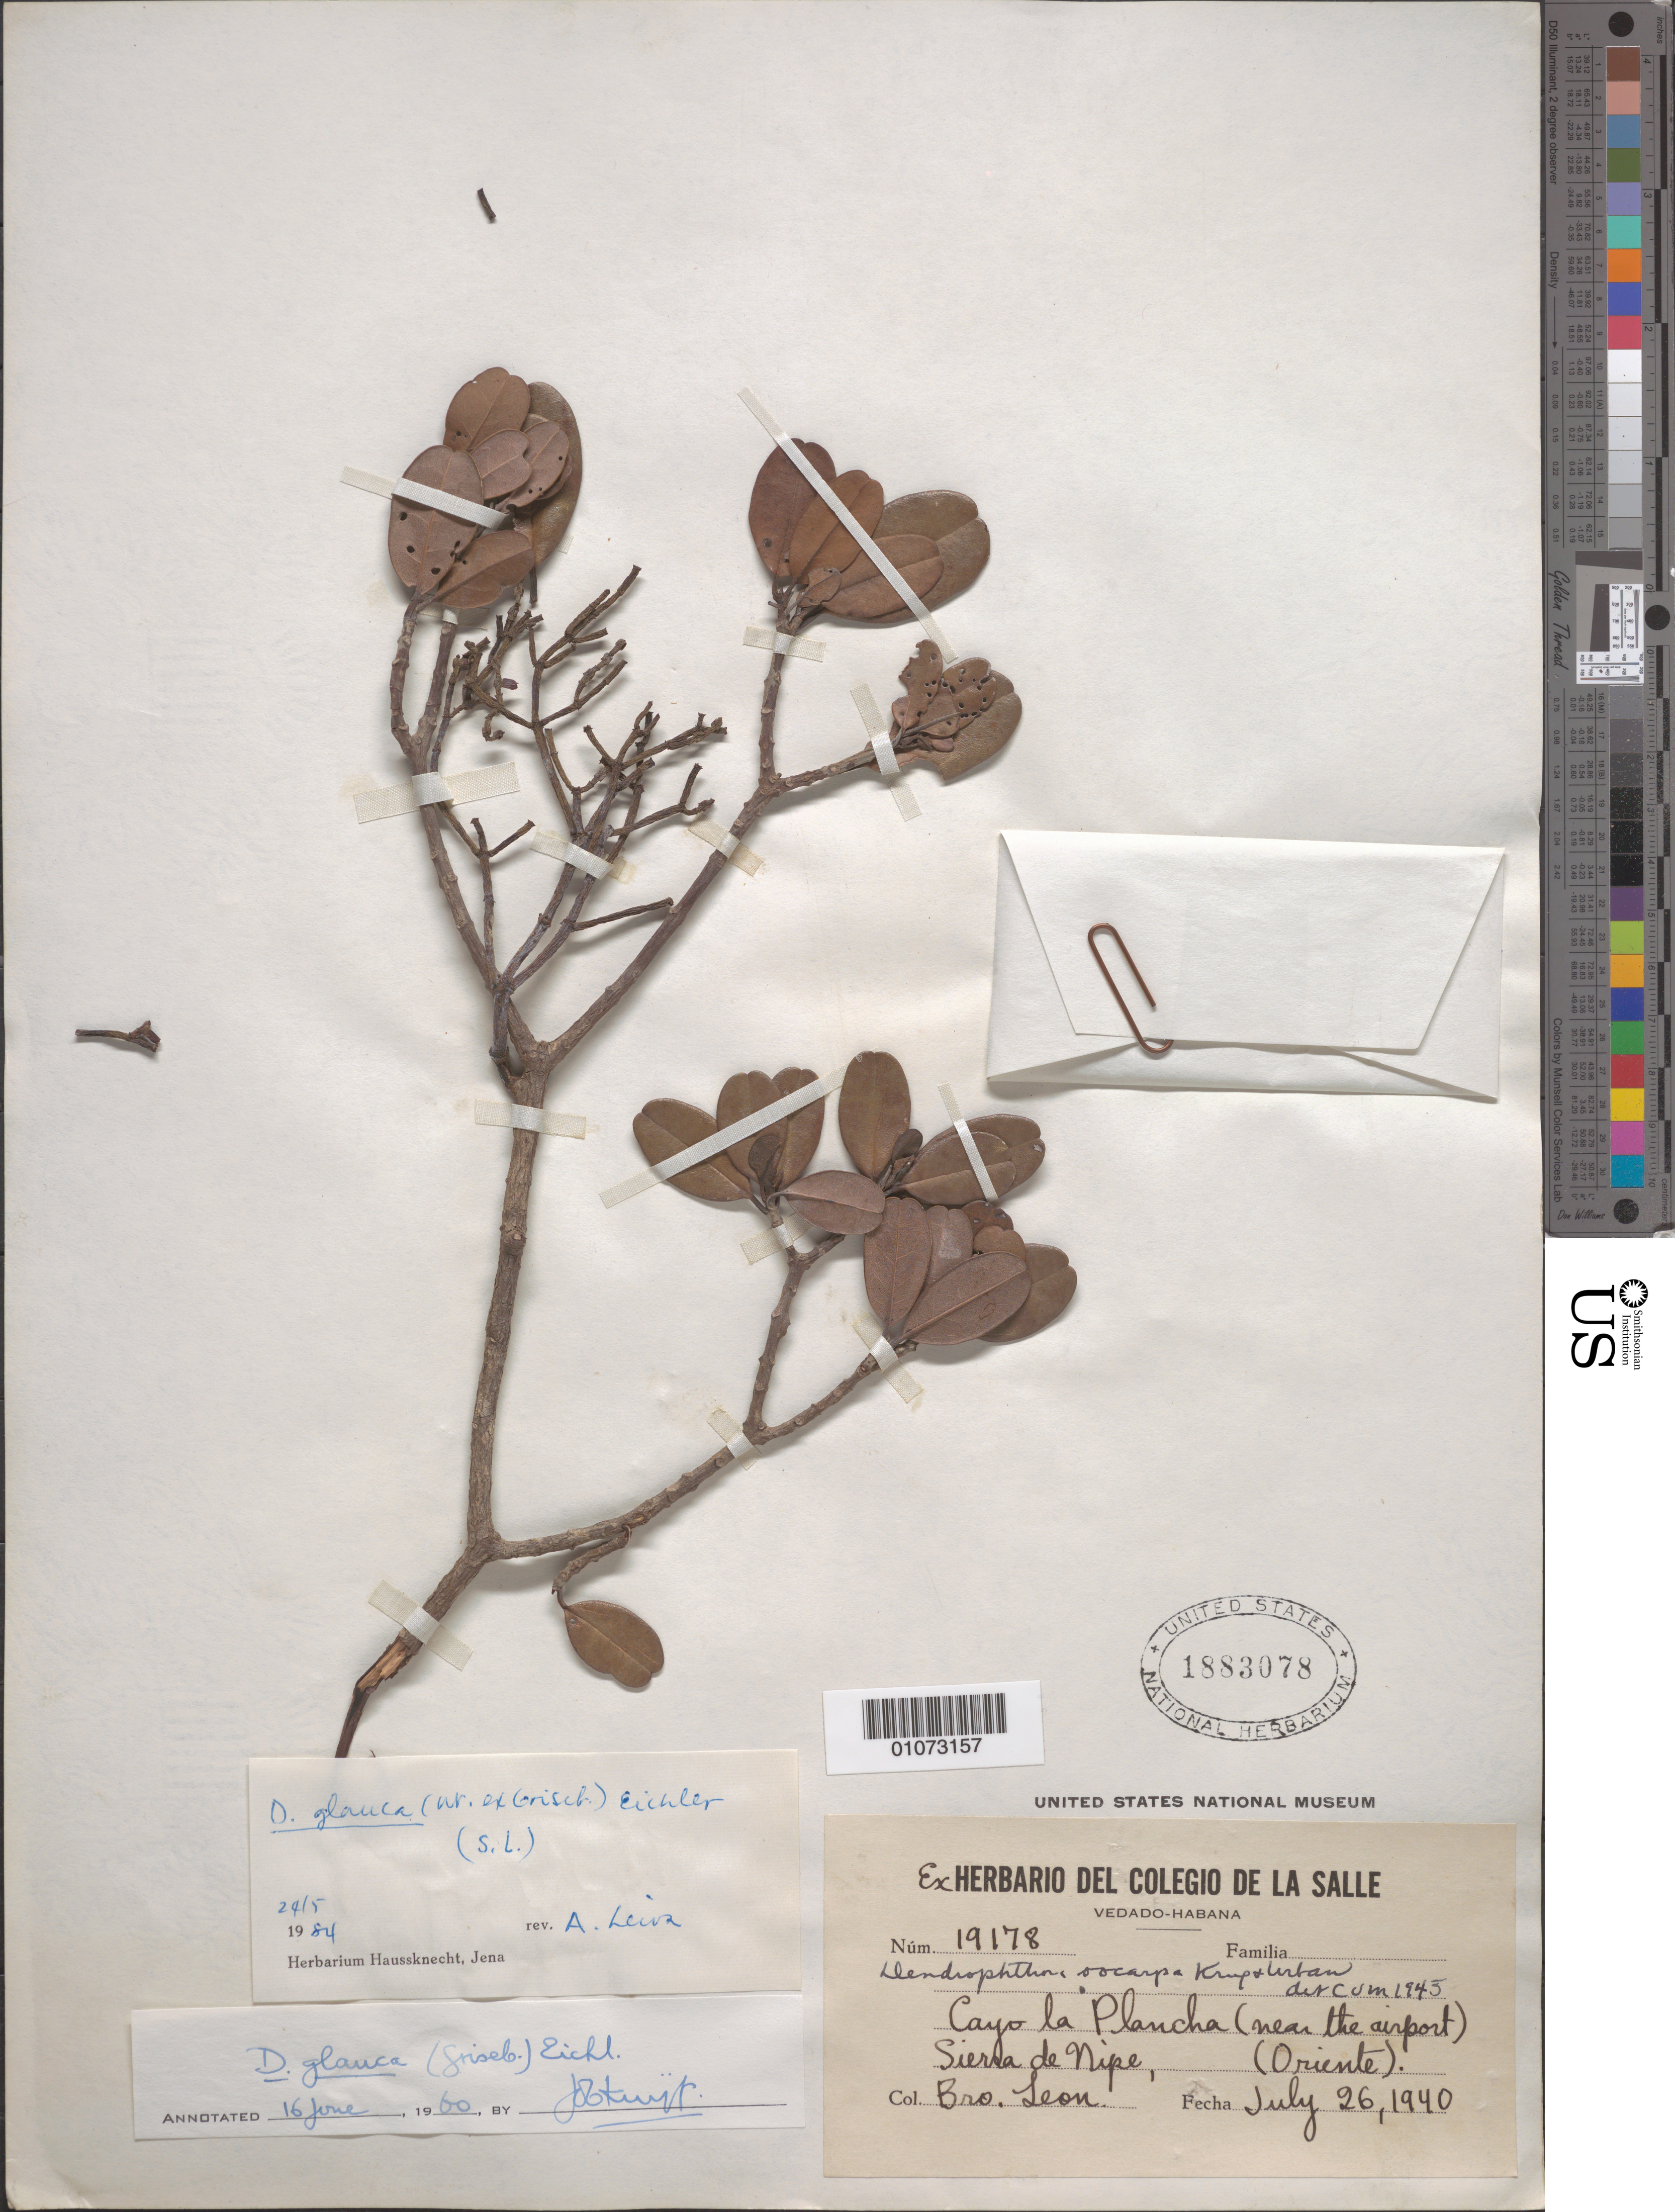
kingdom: Plantae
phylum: Tracheophyta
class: Magnoliopsida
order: Santalales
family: Viscaceae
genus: Dendrophthora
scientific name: Dendrophthora glauca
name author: (C. Wright ex Griseb.) Eichler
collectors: Bro. León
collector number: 19178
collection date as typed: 26 Jul 1940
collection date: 1940-07-26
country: Cuba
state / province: Holguín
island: Cuba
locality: Cayo la Plaucha (near the airport)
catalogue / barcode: US 1883078